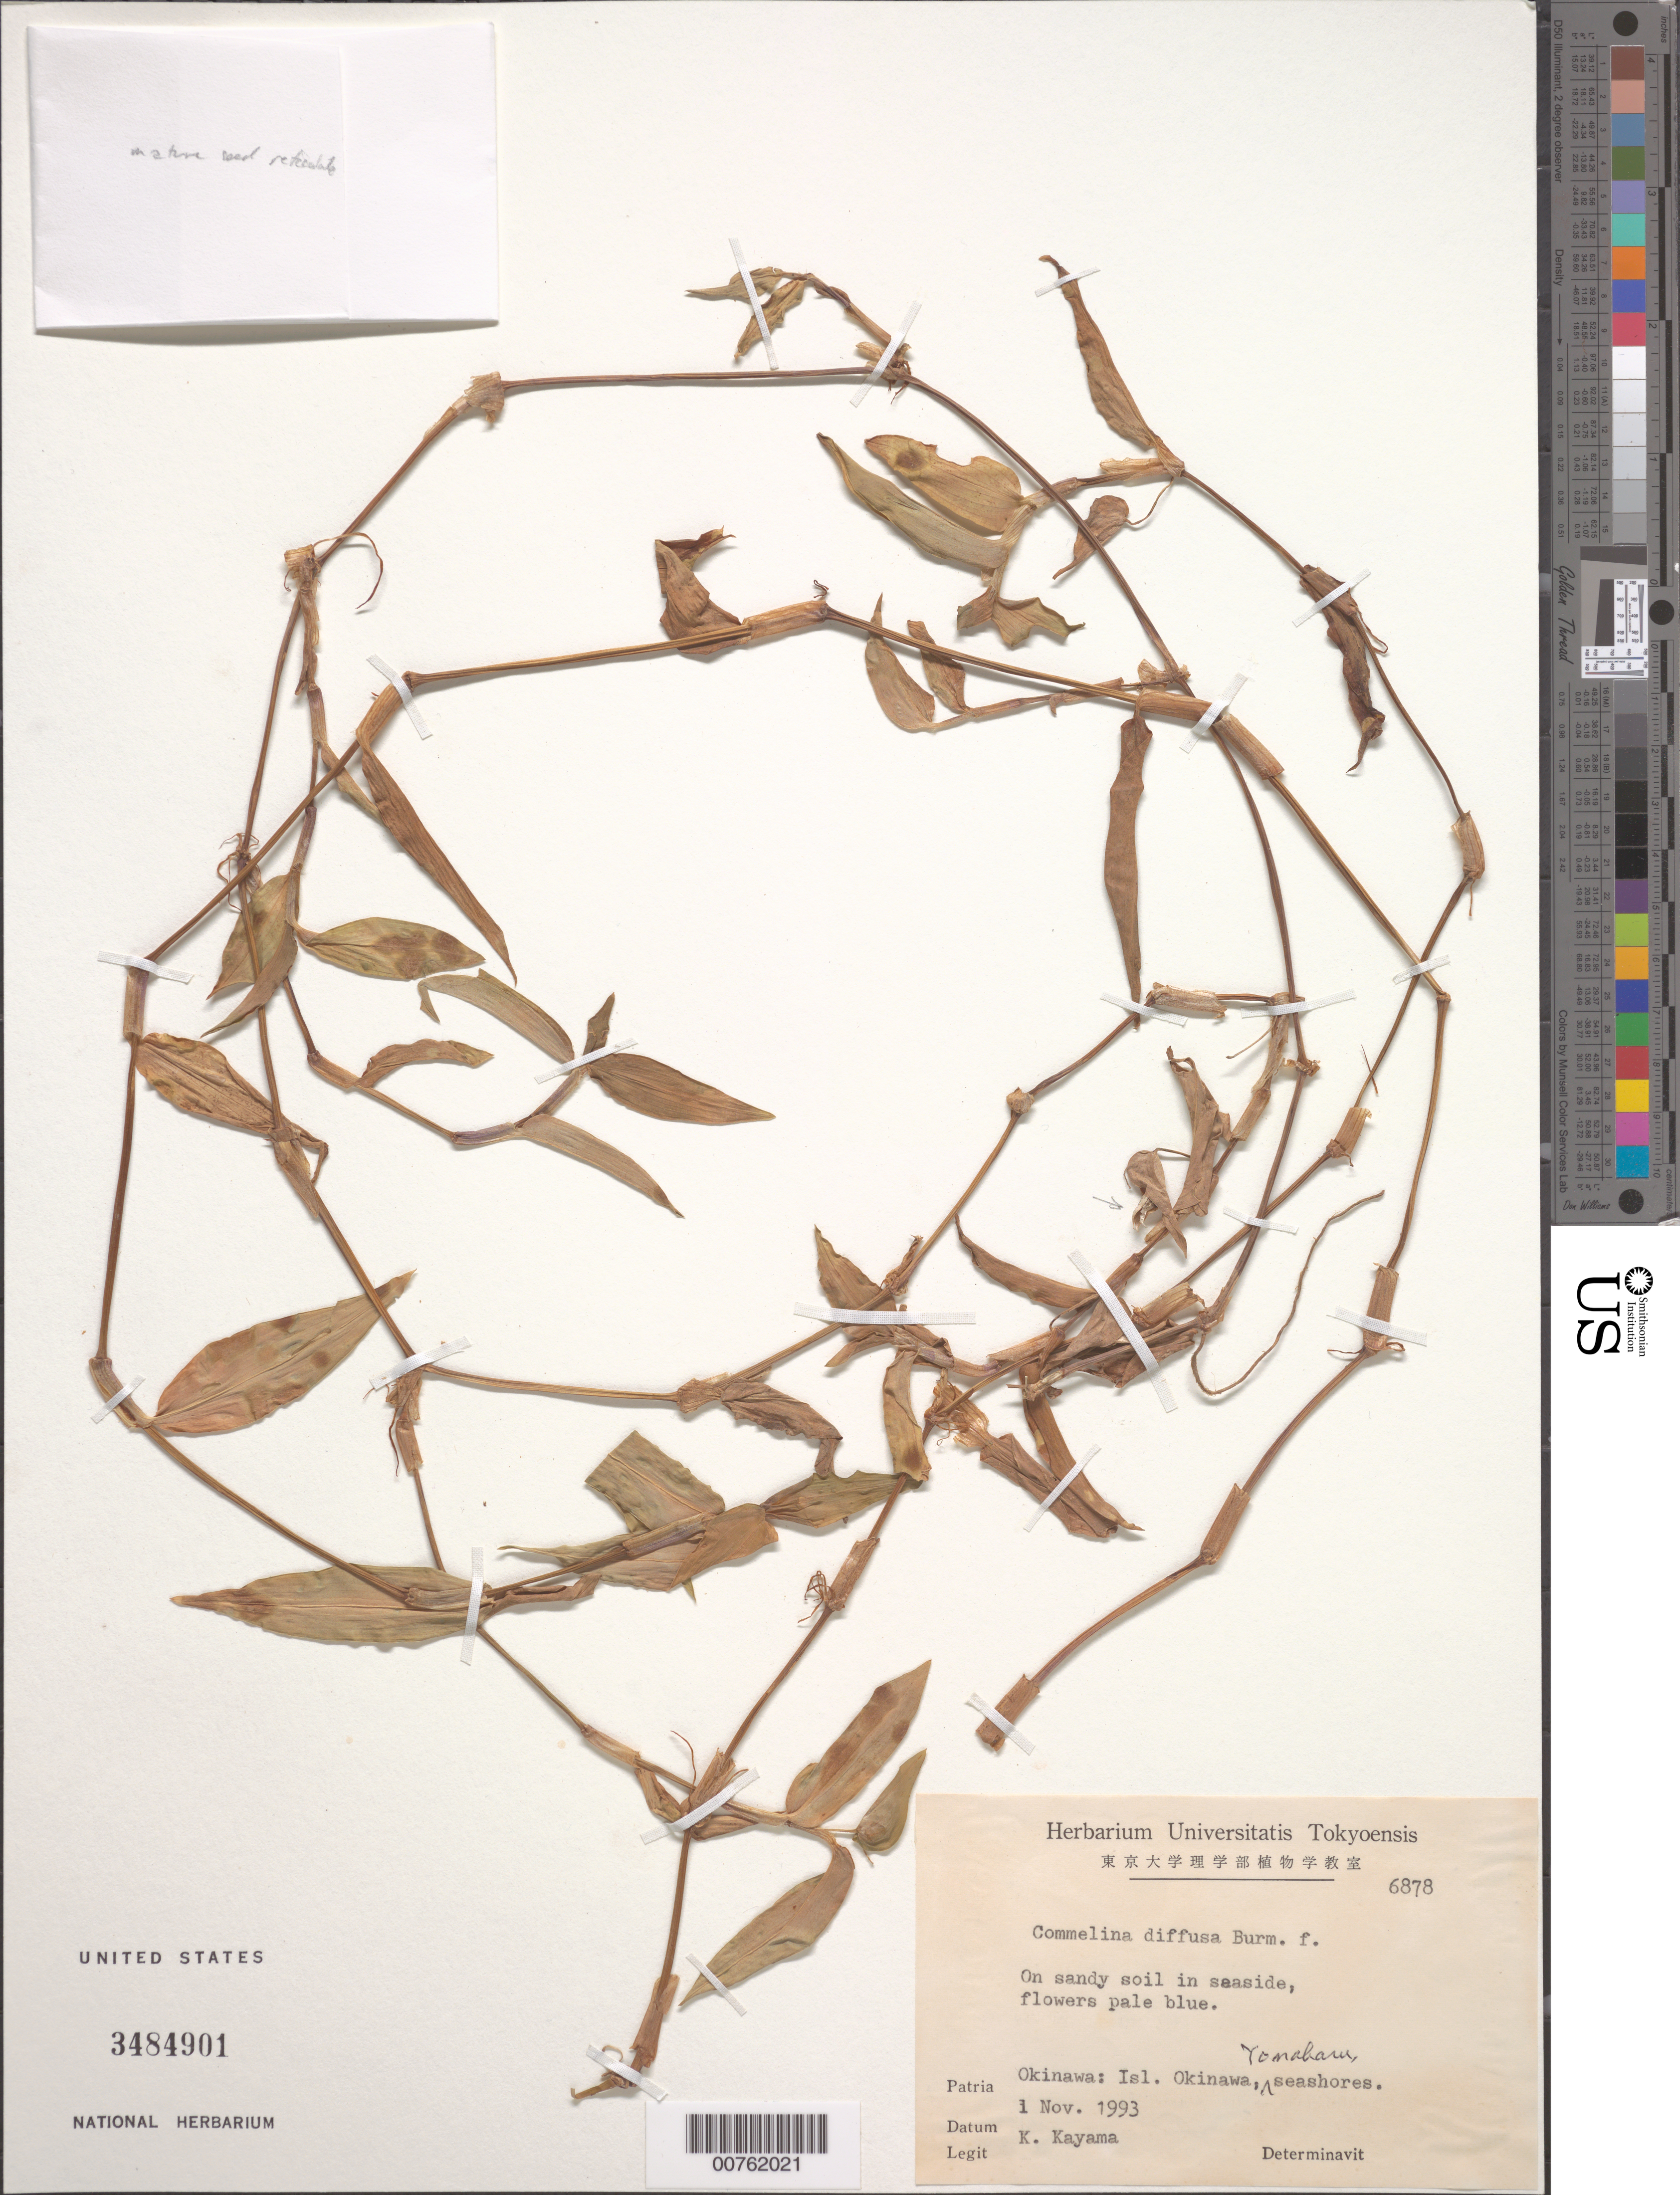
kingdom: Plantae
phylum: Tracheophyta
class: Liliopsida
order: Commelinales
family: Commelinaceae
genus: Commelina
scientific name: Commelina diffusa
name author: Burm. f.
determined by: Faden, Robert B., (US), Smithsonian Institution - National Museum of Natural History (UNITED STATES)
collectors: K. Kayama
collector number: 6878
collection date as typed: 01 Nov 1993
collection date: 1993-11-01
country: Japan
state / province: Okinawa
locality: Isl. Okinawa, Yonabaru, seashores.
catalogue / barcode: US 3484901